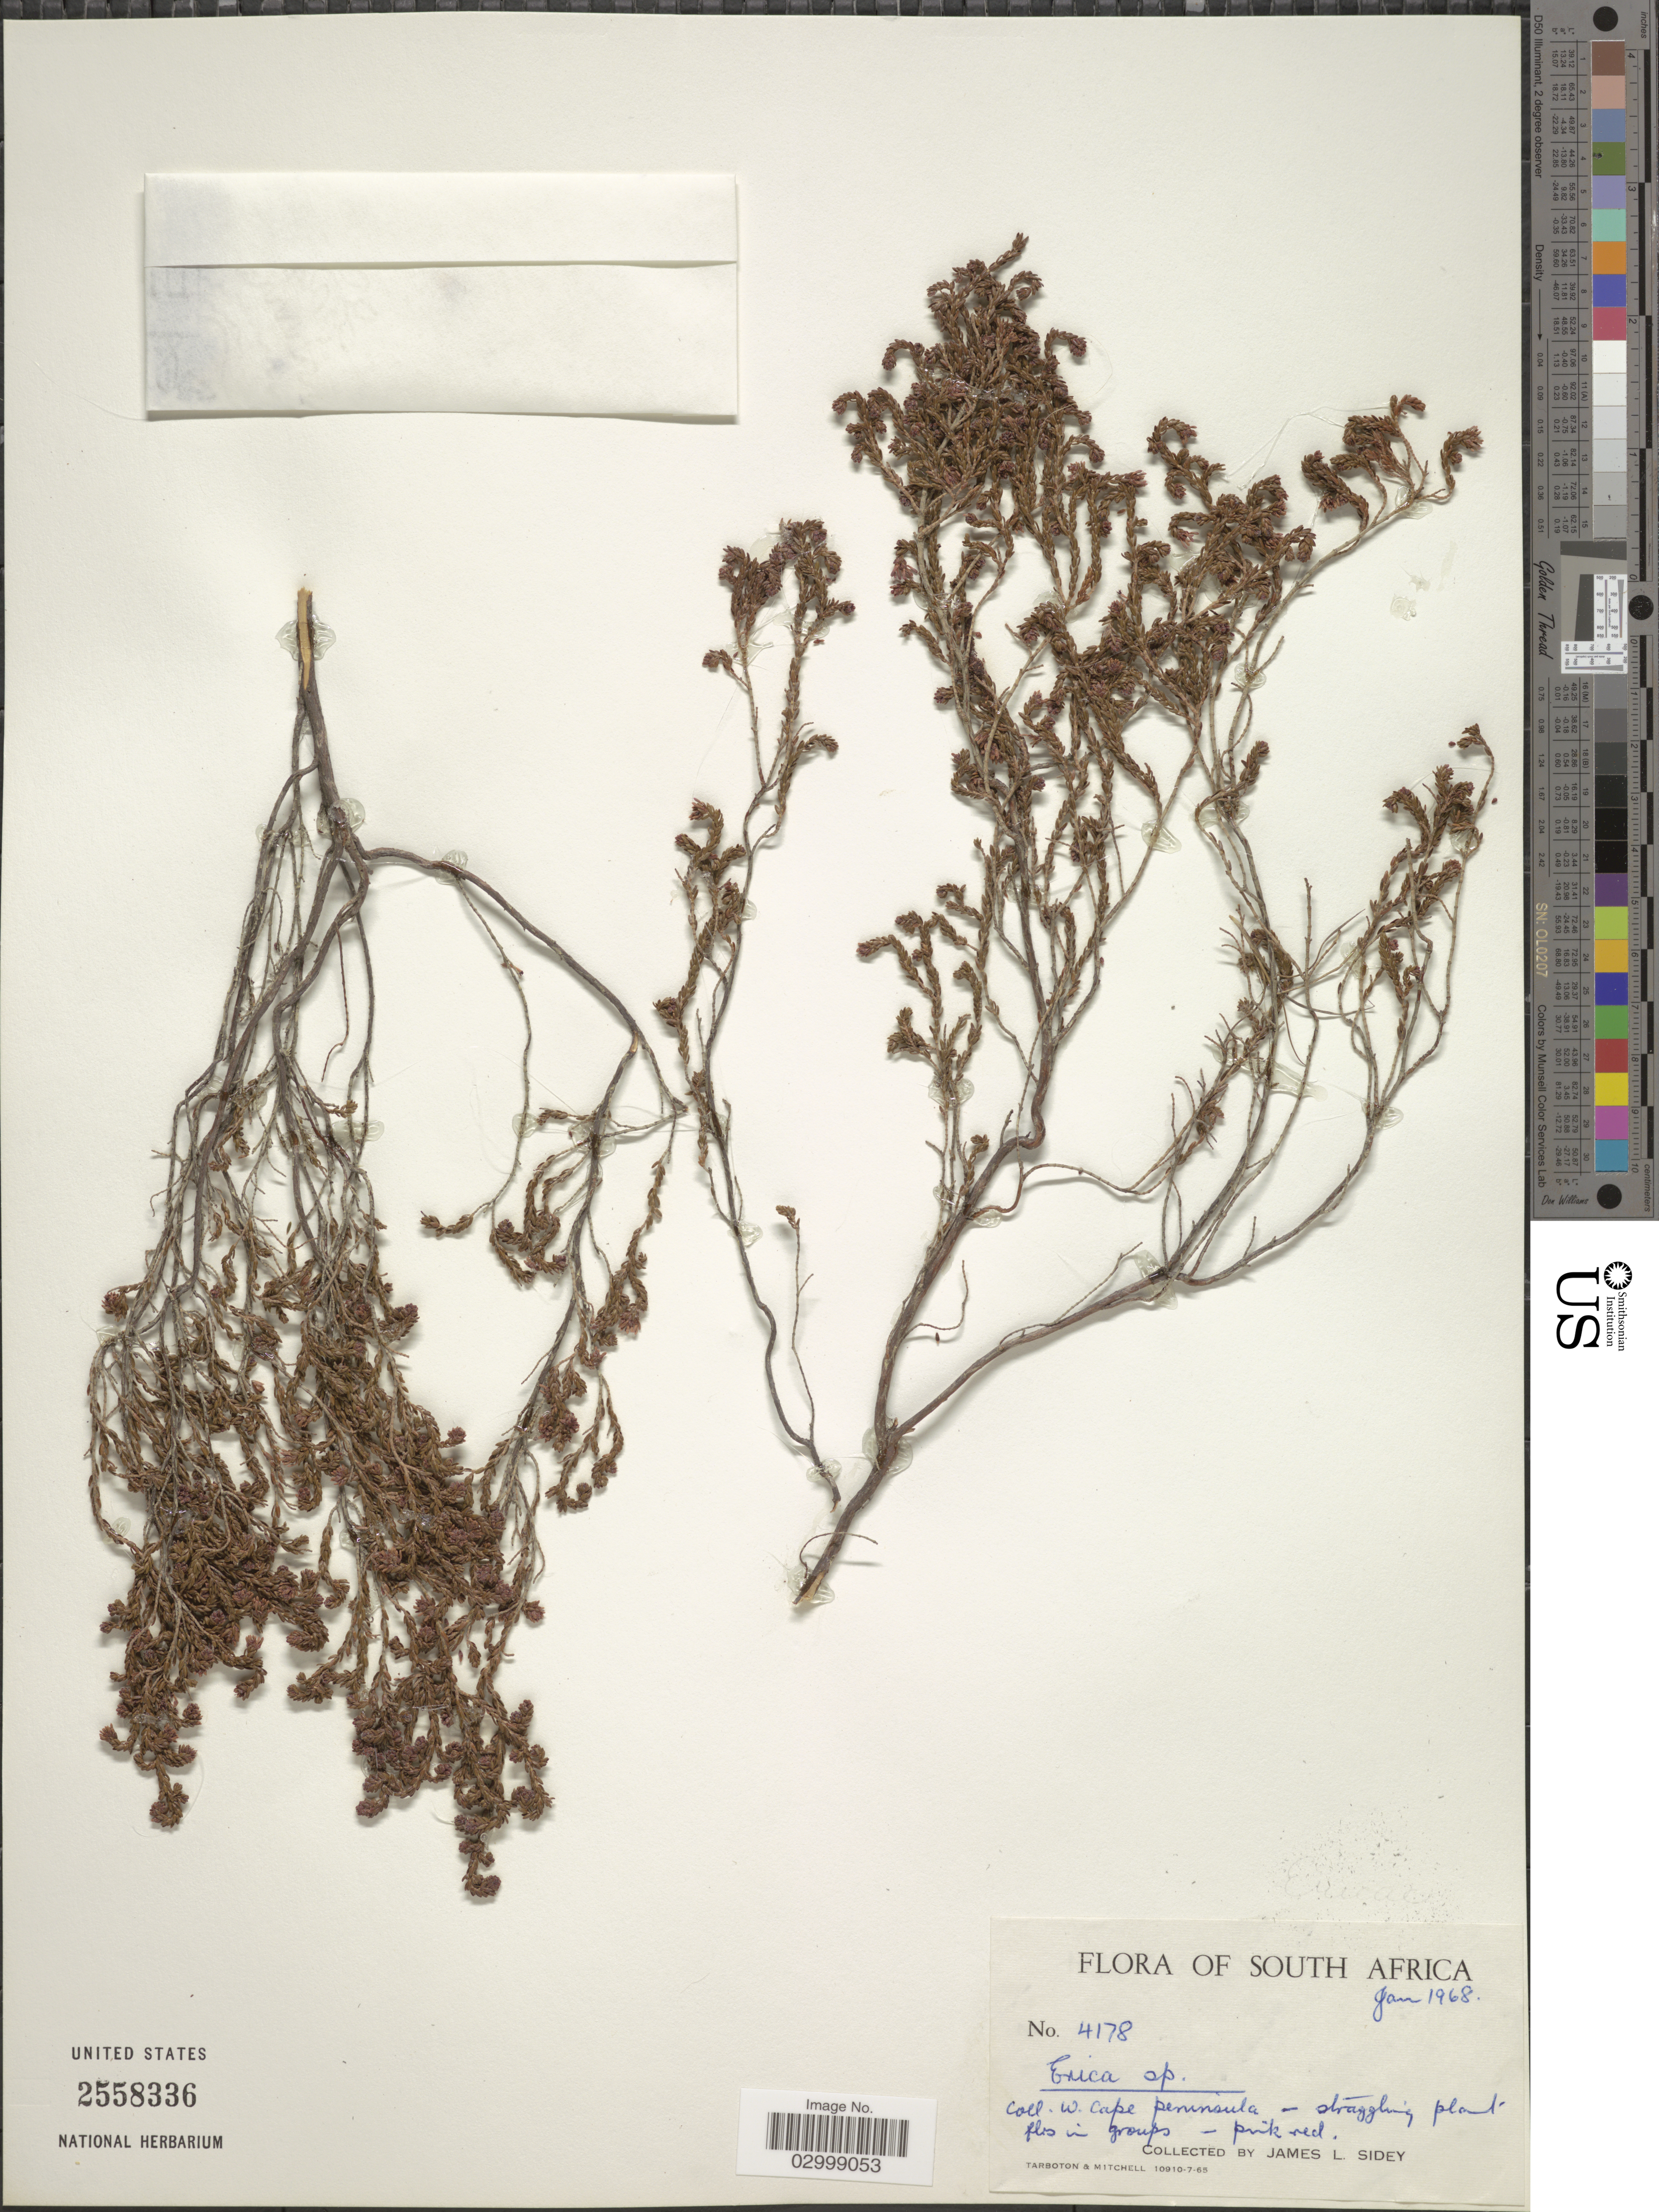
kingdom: Plantae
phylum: Tracheophyta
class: Magnoliopsida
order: Ericales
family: Ericaceae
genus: Erica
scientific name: Erica sp.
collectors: J. L. Sidey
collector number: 4178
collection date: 1968-01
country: South Africa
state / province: Western Cape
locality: W. Cape Peninsula.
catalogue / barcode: US 2558336